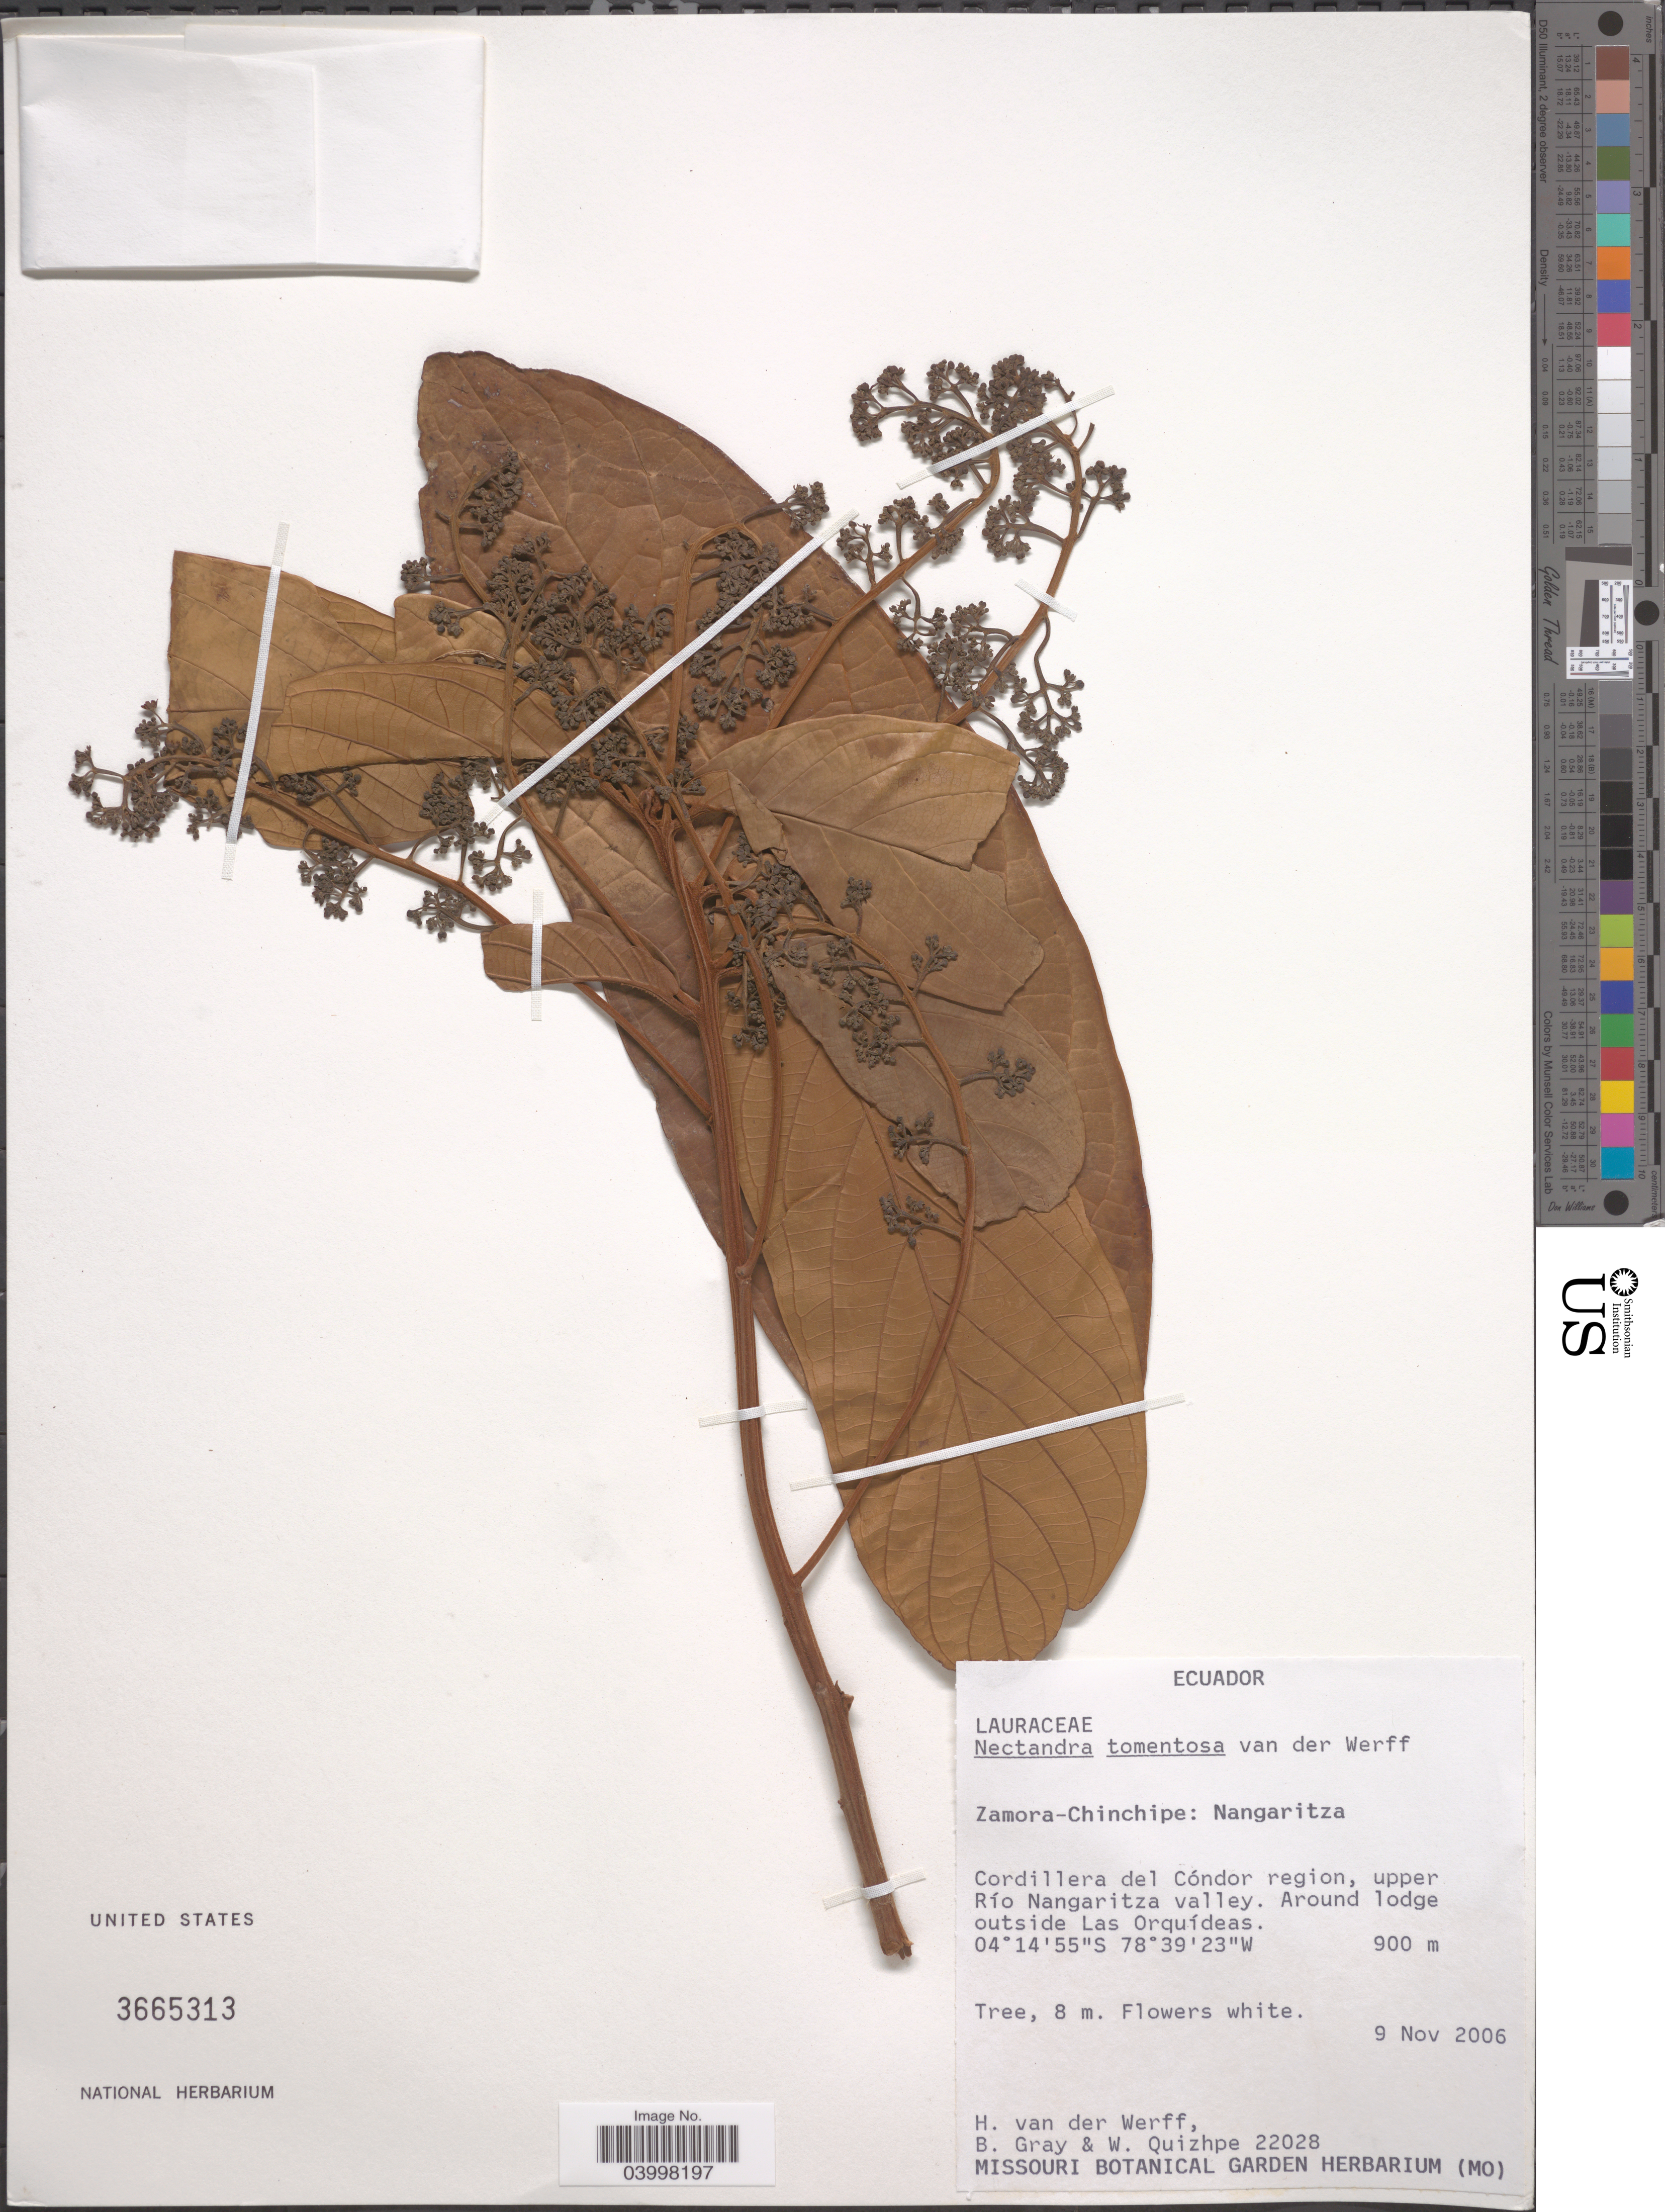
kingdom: Plantae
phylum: Tracheophyta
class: Magnoliopsida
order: Laurales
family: Lauraceae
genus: Nectandra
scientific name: Nectandra tomentosa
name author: van der Werff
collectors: H. van der Werff, B. Gray & W. Quizhpe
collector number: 22028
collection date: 2006-11-09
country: Ecuador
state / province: Zamora-Chinchipe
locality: Nangaritza. Cordillera del Cóndor region, upper Río Nangaritza valley. Around lodge outside Las Orquídeas.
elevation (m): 900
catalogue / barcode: US 3665313